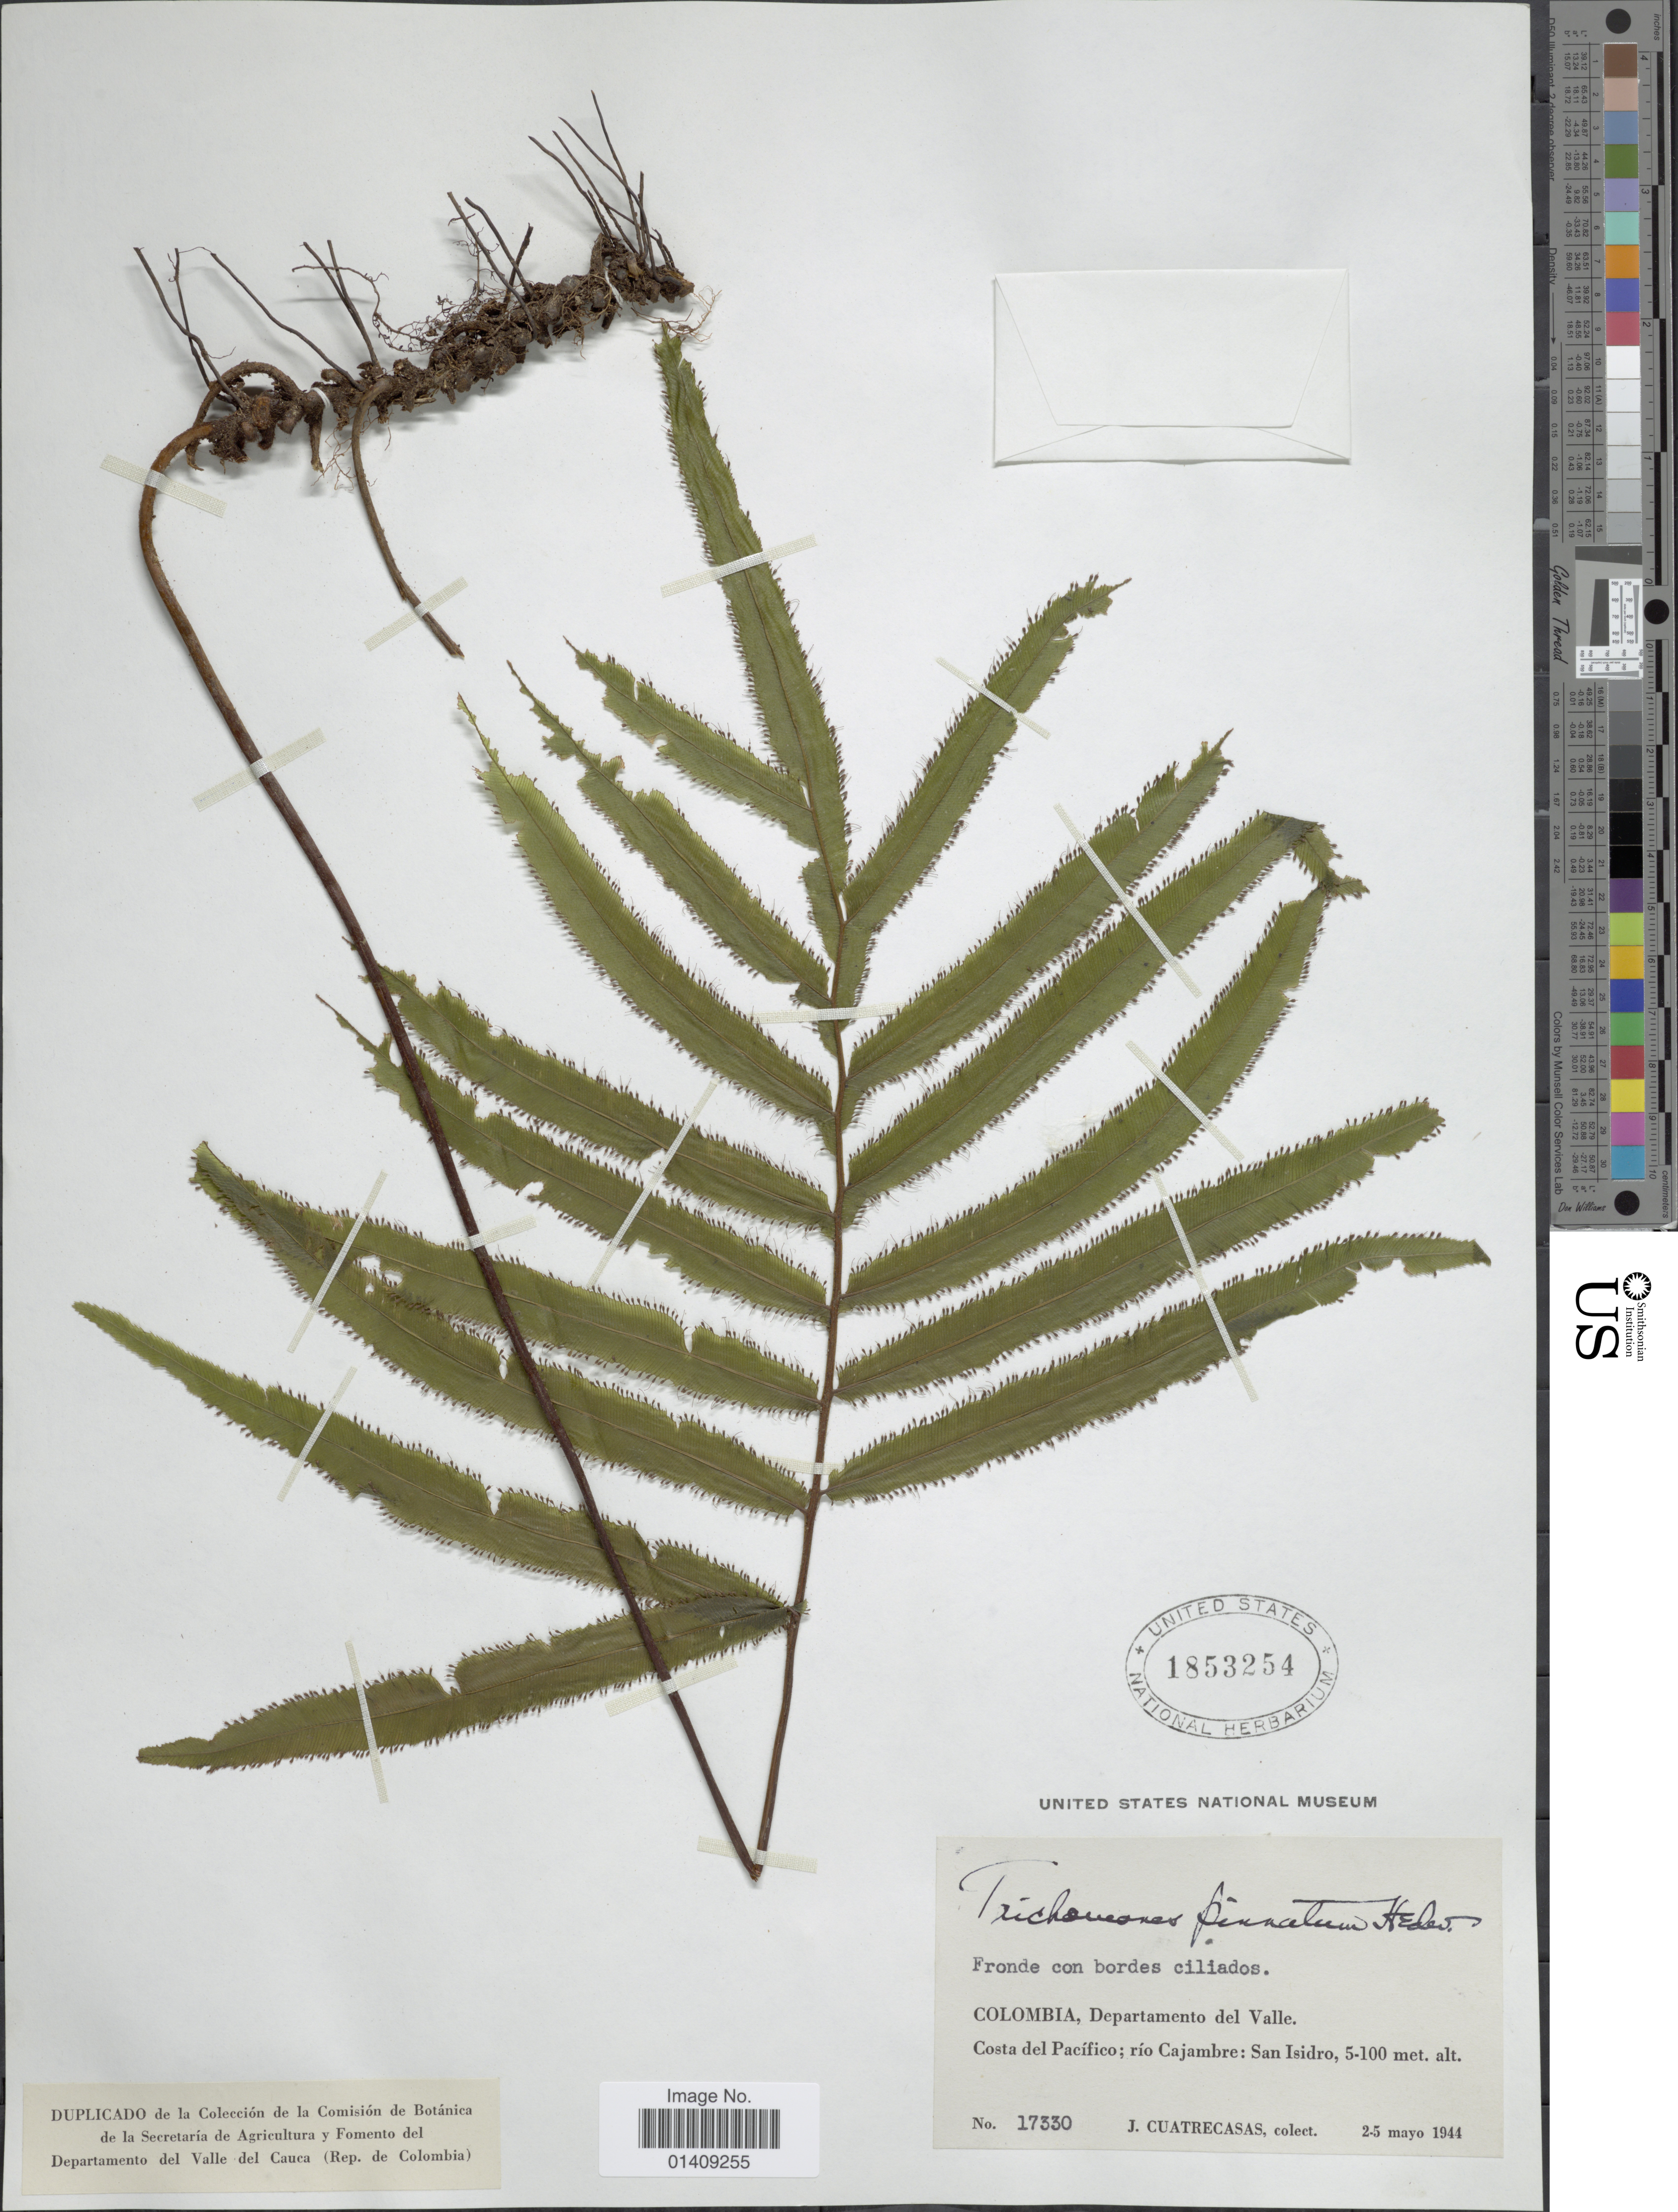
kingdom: Plantae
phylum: Tracheophyta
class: Polypodiopsida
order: Hymenophyllales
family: Hymenophyllaceae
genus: Trichomanes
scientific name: Trichomanes pinnatum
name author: Hedw.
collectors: J. Cuatrecasas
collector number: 17330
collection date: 1944-05-02/1944-05-05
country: Colombia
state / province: Valle del Cauca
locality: Departamento del Valle. Costa del Pacifico; rio Cajambre San Isidro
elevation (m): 5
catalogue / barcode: US 1853254